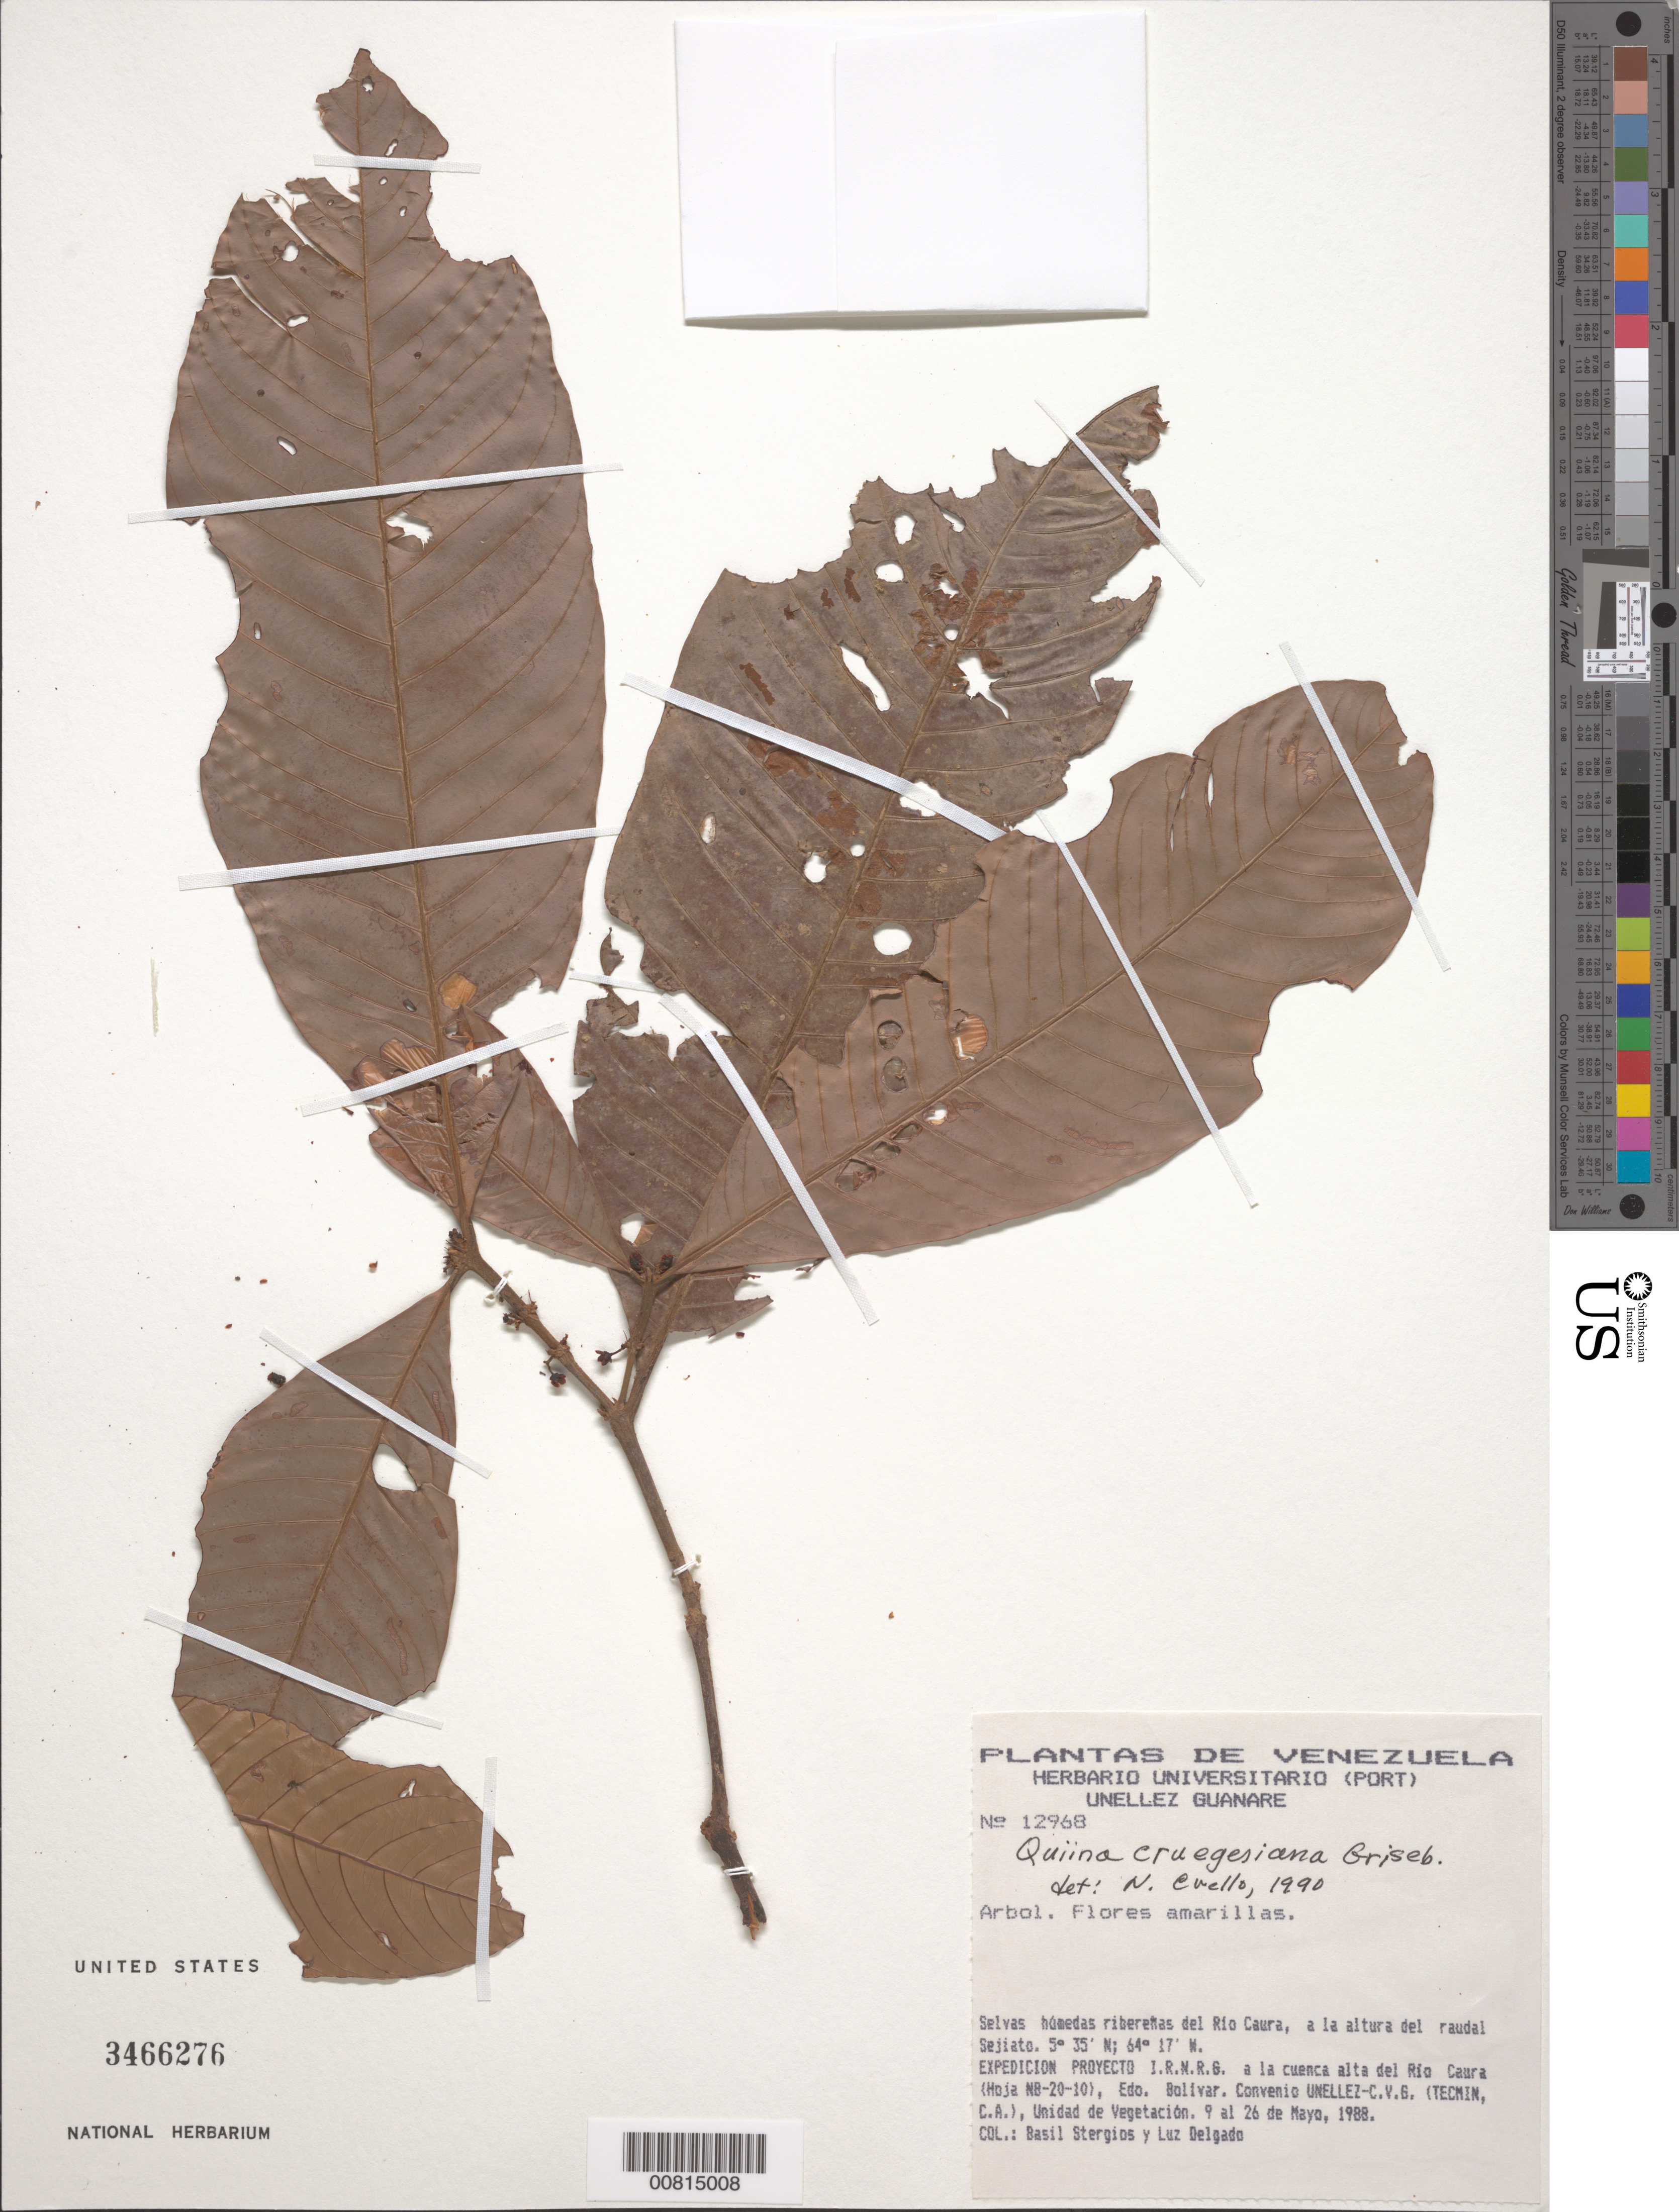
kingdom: Plantae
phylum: Tracheophyta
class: Magnoliopsida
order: Malpighiales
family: Quiinaceae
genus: Quiina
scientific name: Quiina cruegeriana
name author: Griseb.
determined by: Cuello, Nidia L.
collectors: B. G. Stergios & L. Delgado V.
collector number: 12968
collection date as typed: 9-May-88 to 26-May-88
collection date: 1988-05-09/1988-05-26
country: Venezuela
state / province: Bolívar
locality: Río Caura, raudal Sejiato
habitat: Selvas húmedas ribereñas del río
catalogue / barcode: US 3466276